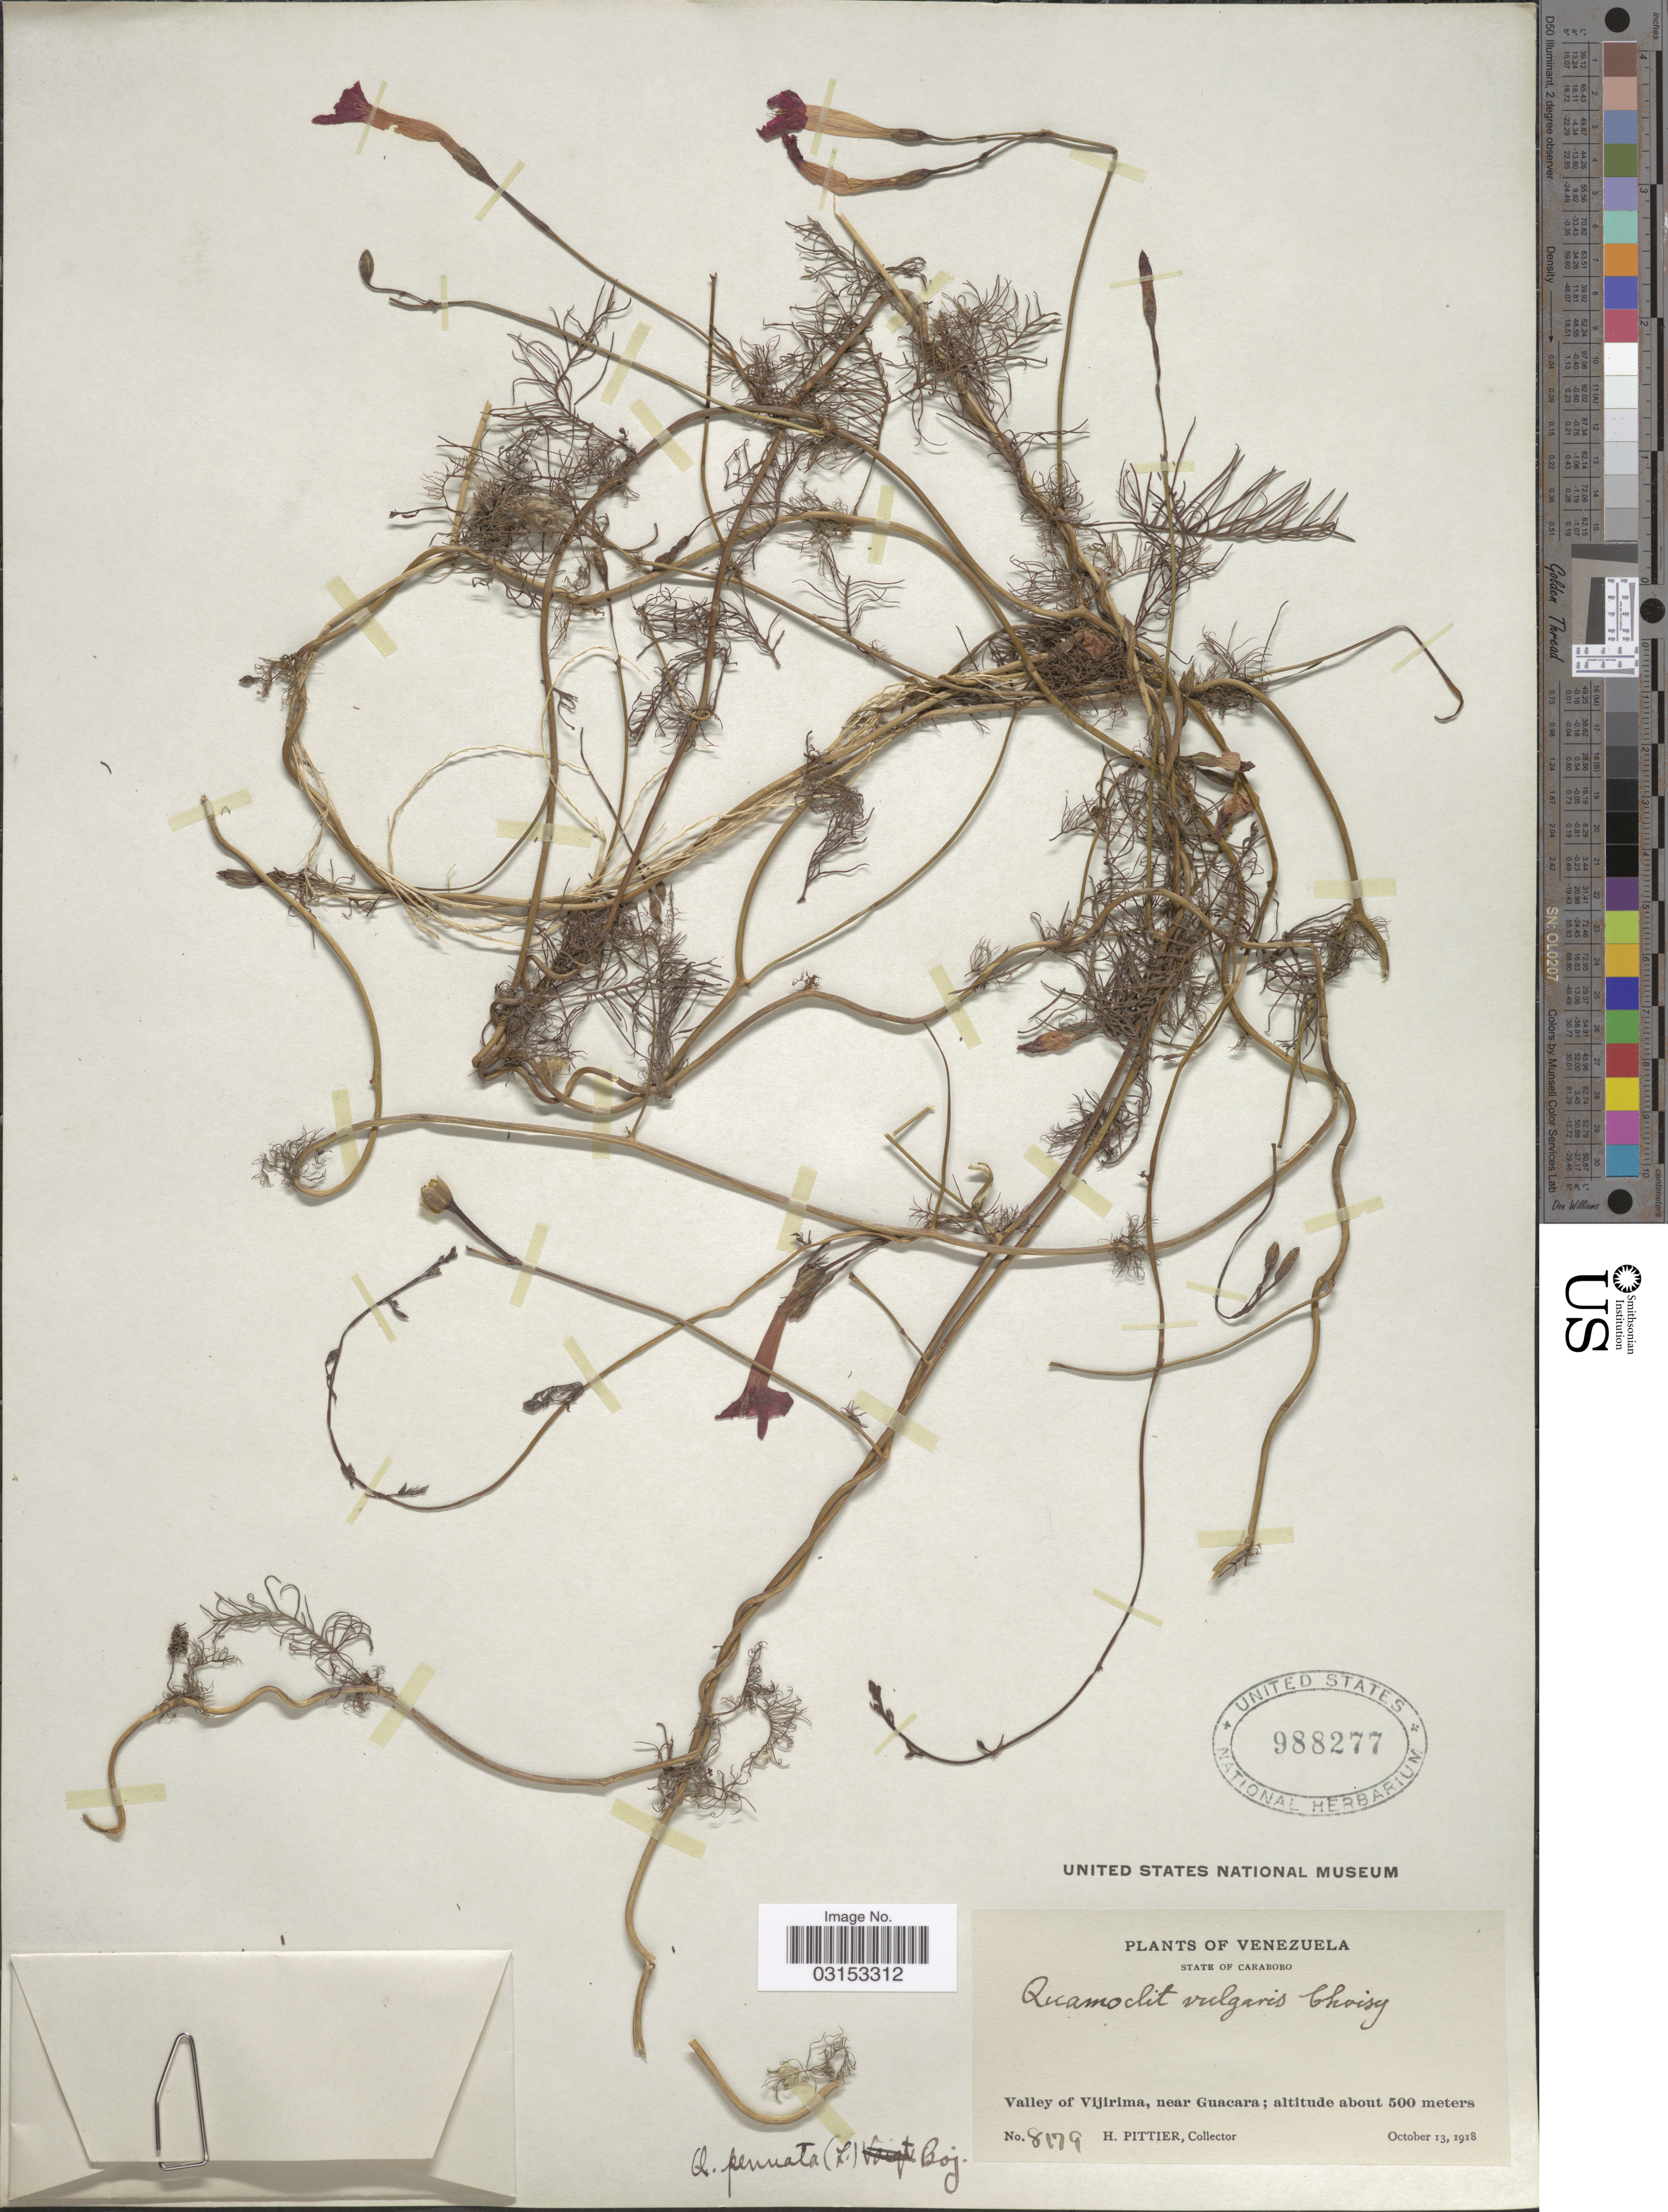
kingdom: Plantae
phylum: Tracheophyta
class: Magnoliopsida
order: Solanales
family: Convolvulaceae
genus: Ipomoea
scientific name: Ipomoea quamoclit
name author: L.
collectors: H. F. Pittier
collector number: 8179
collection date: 1918-10-13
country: Venezuela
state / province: Carabobo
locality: Valley of Vijirima, near Guacara.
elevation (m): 500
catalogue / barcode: US 988277